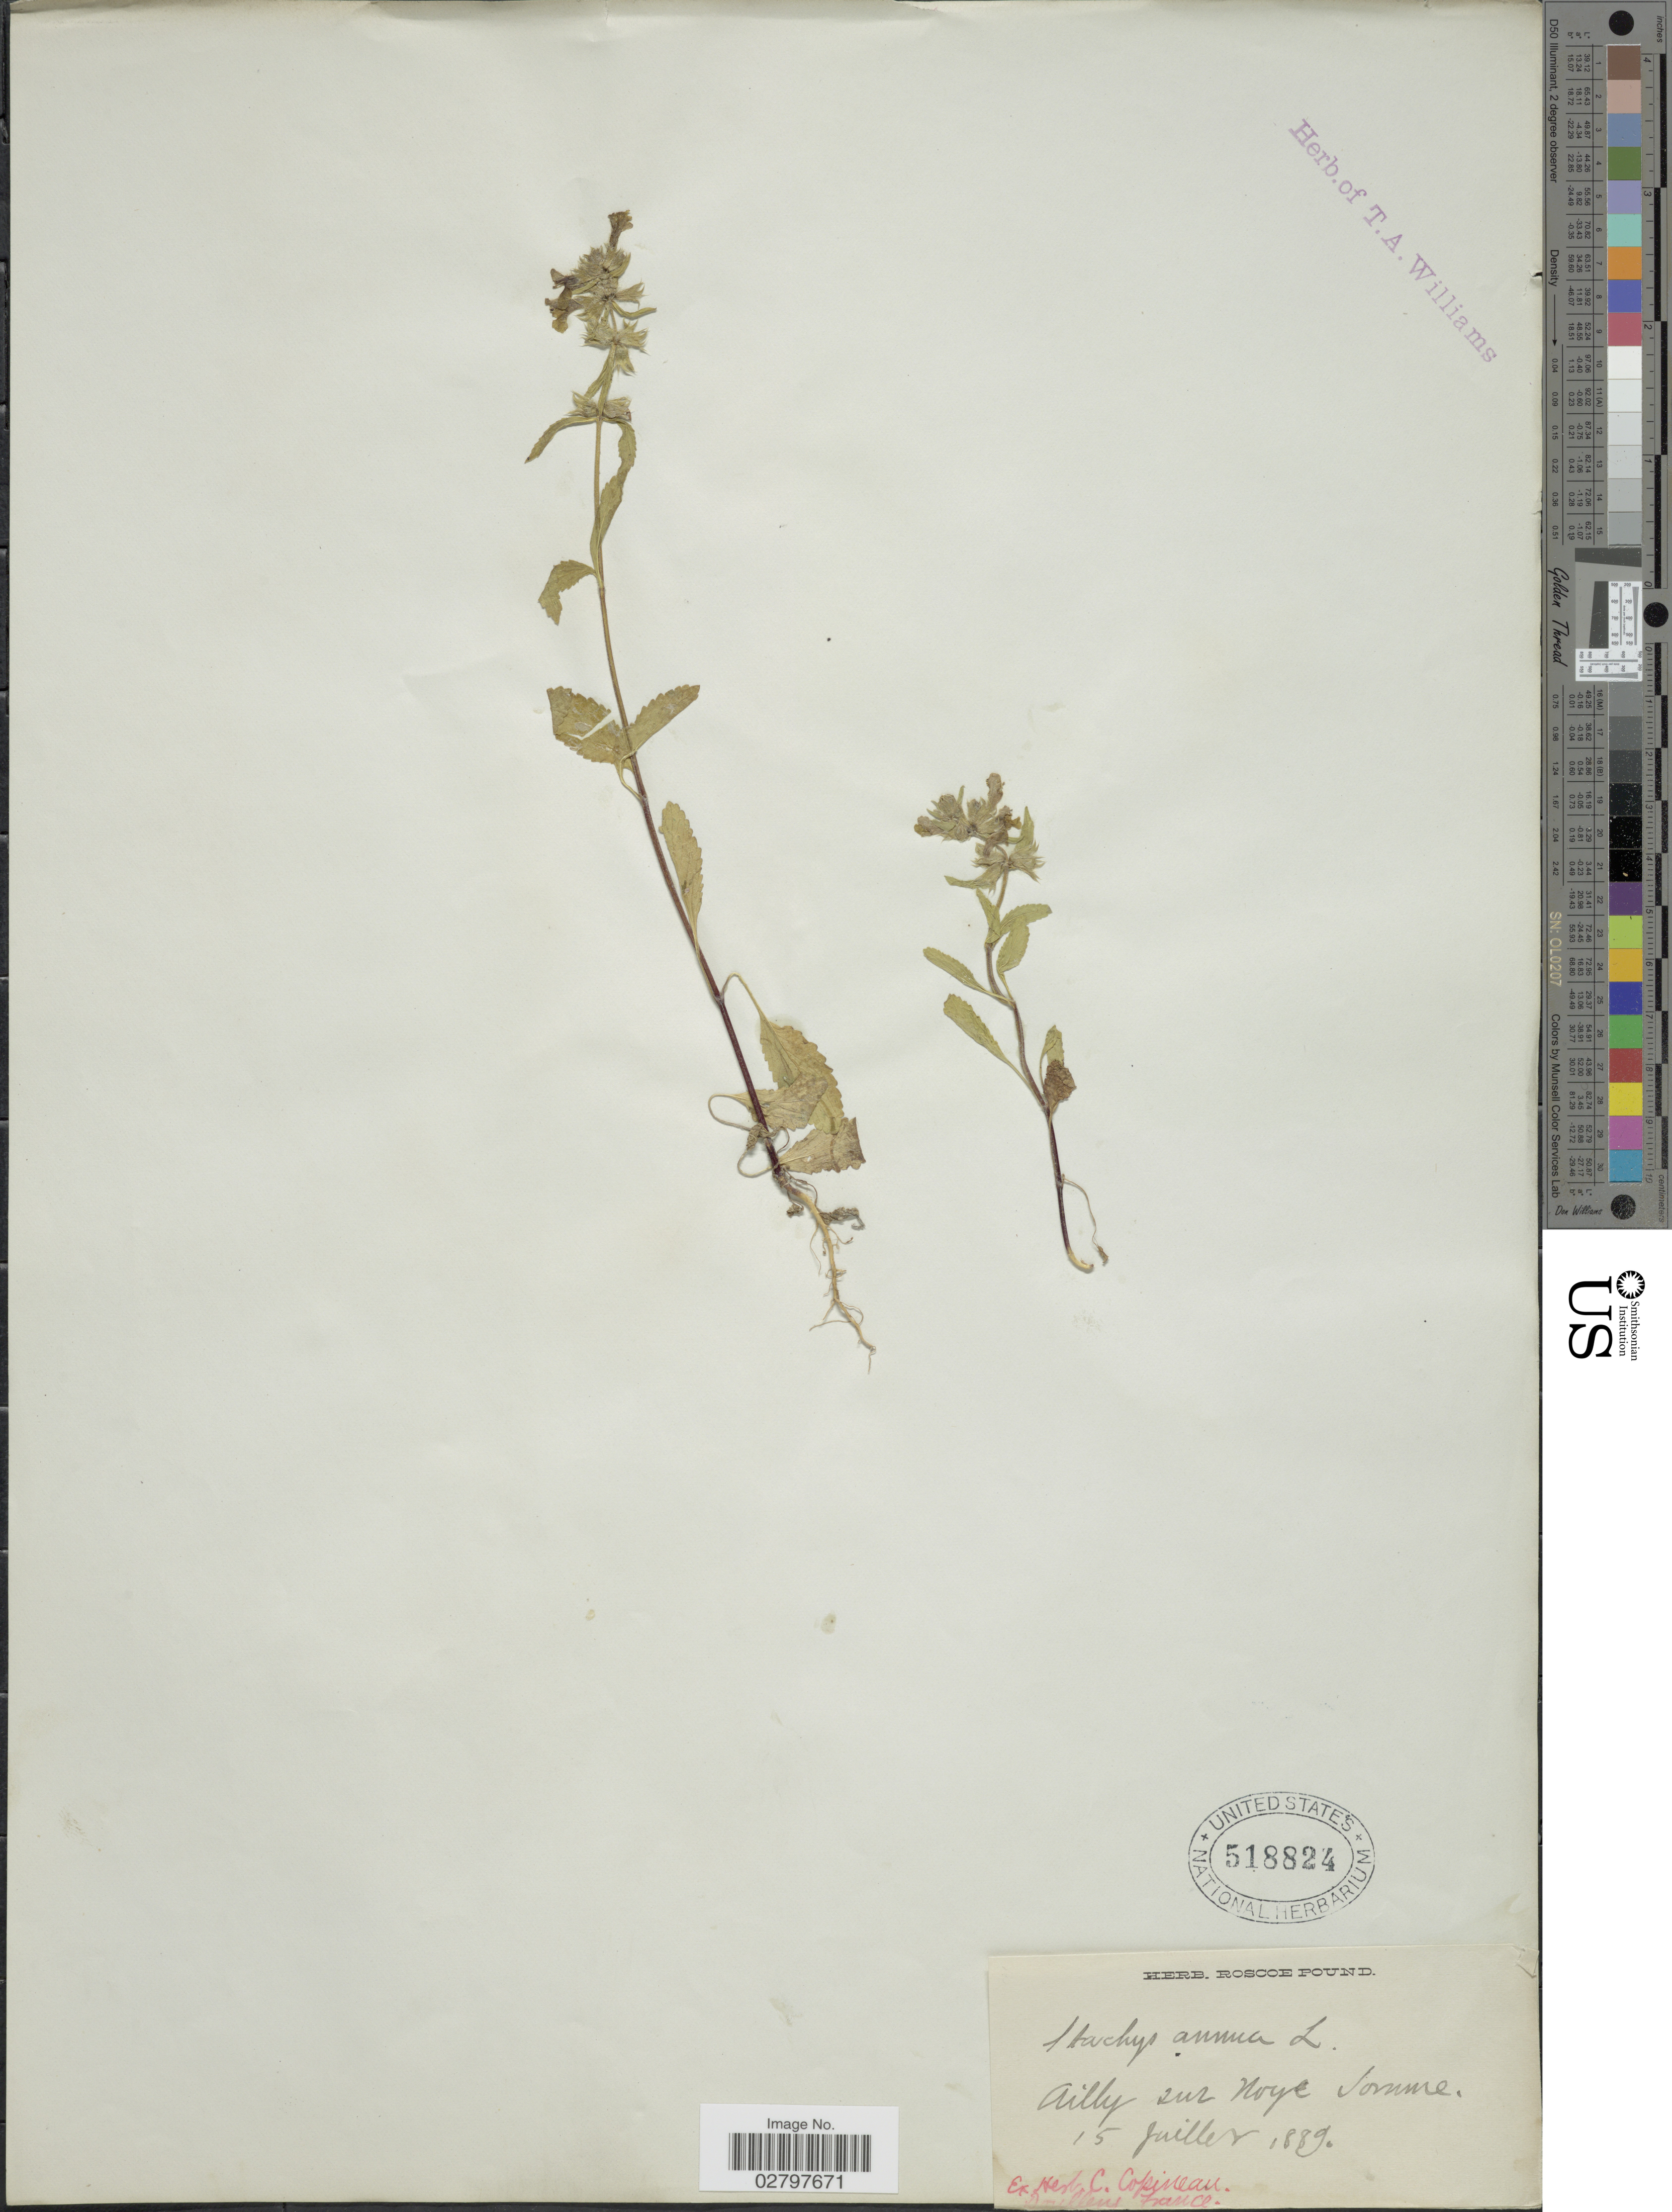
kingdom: Plantae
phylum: Tracheophyta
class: Magnoliopsida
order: Lamiales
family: Lamiaceae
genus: Stachys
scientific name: Stachys annua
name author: (L.) L.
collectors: ex herb. C. Copineau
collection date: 1889-07-15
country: France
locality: Ailly sur Noye Somme.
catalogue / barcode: US 518824